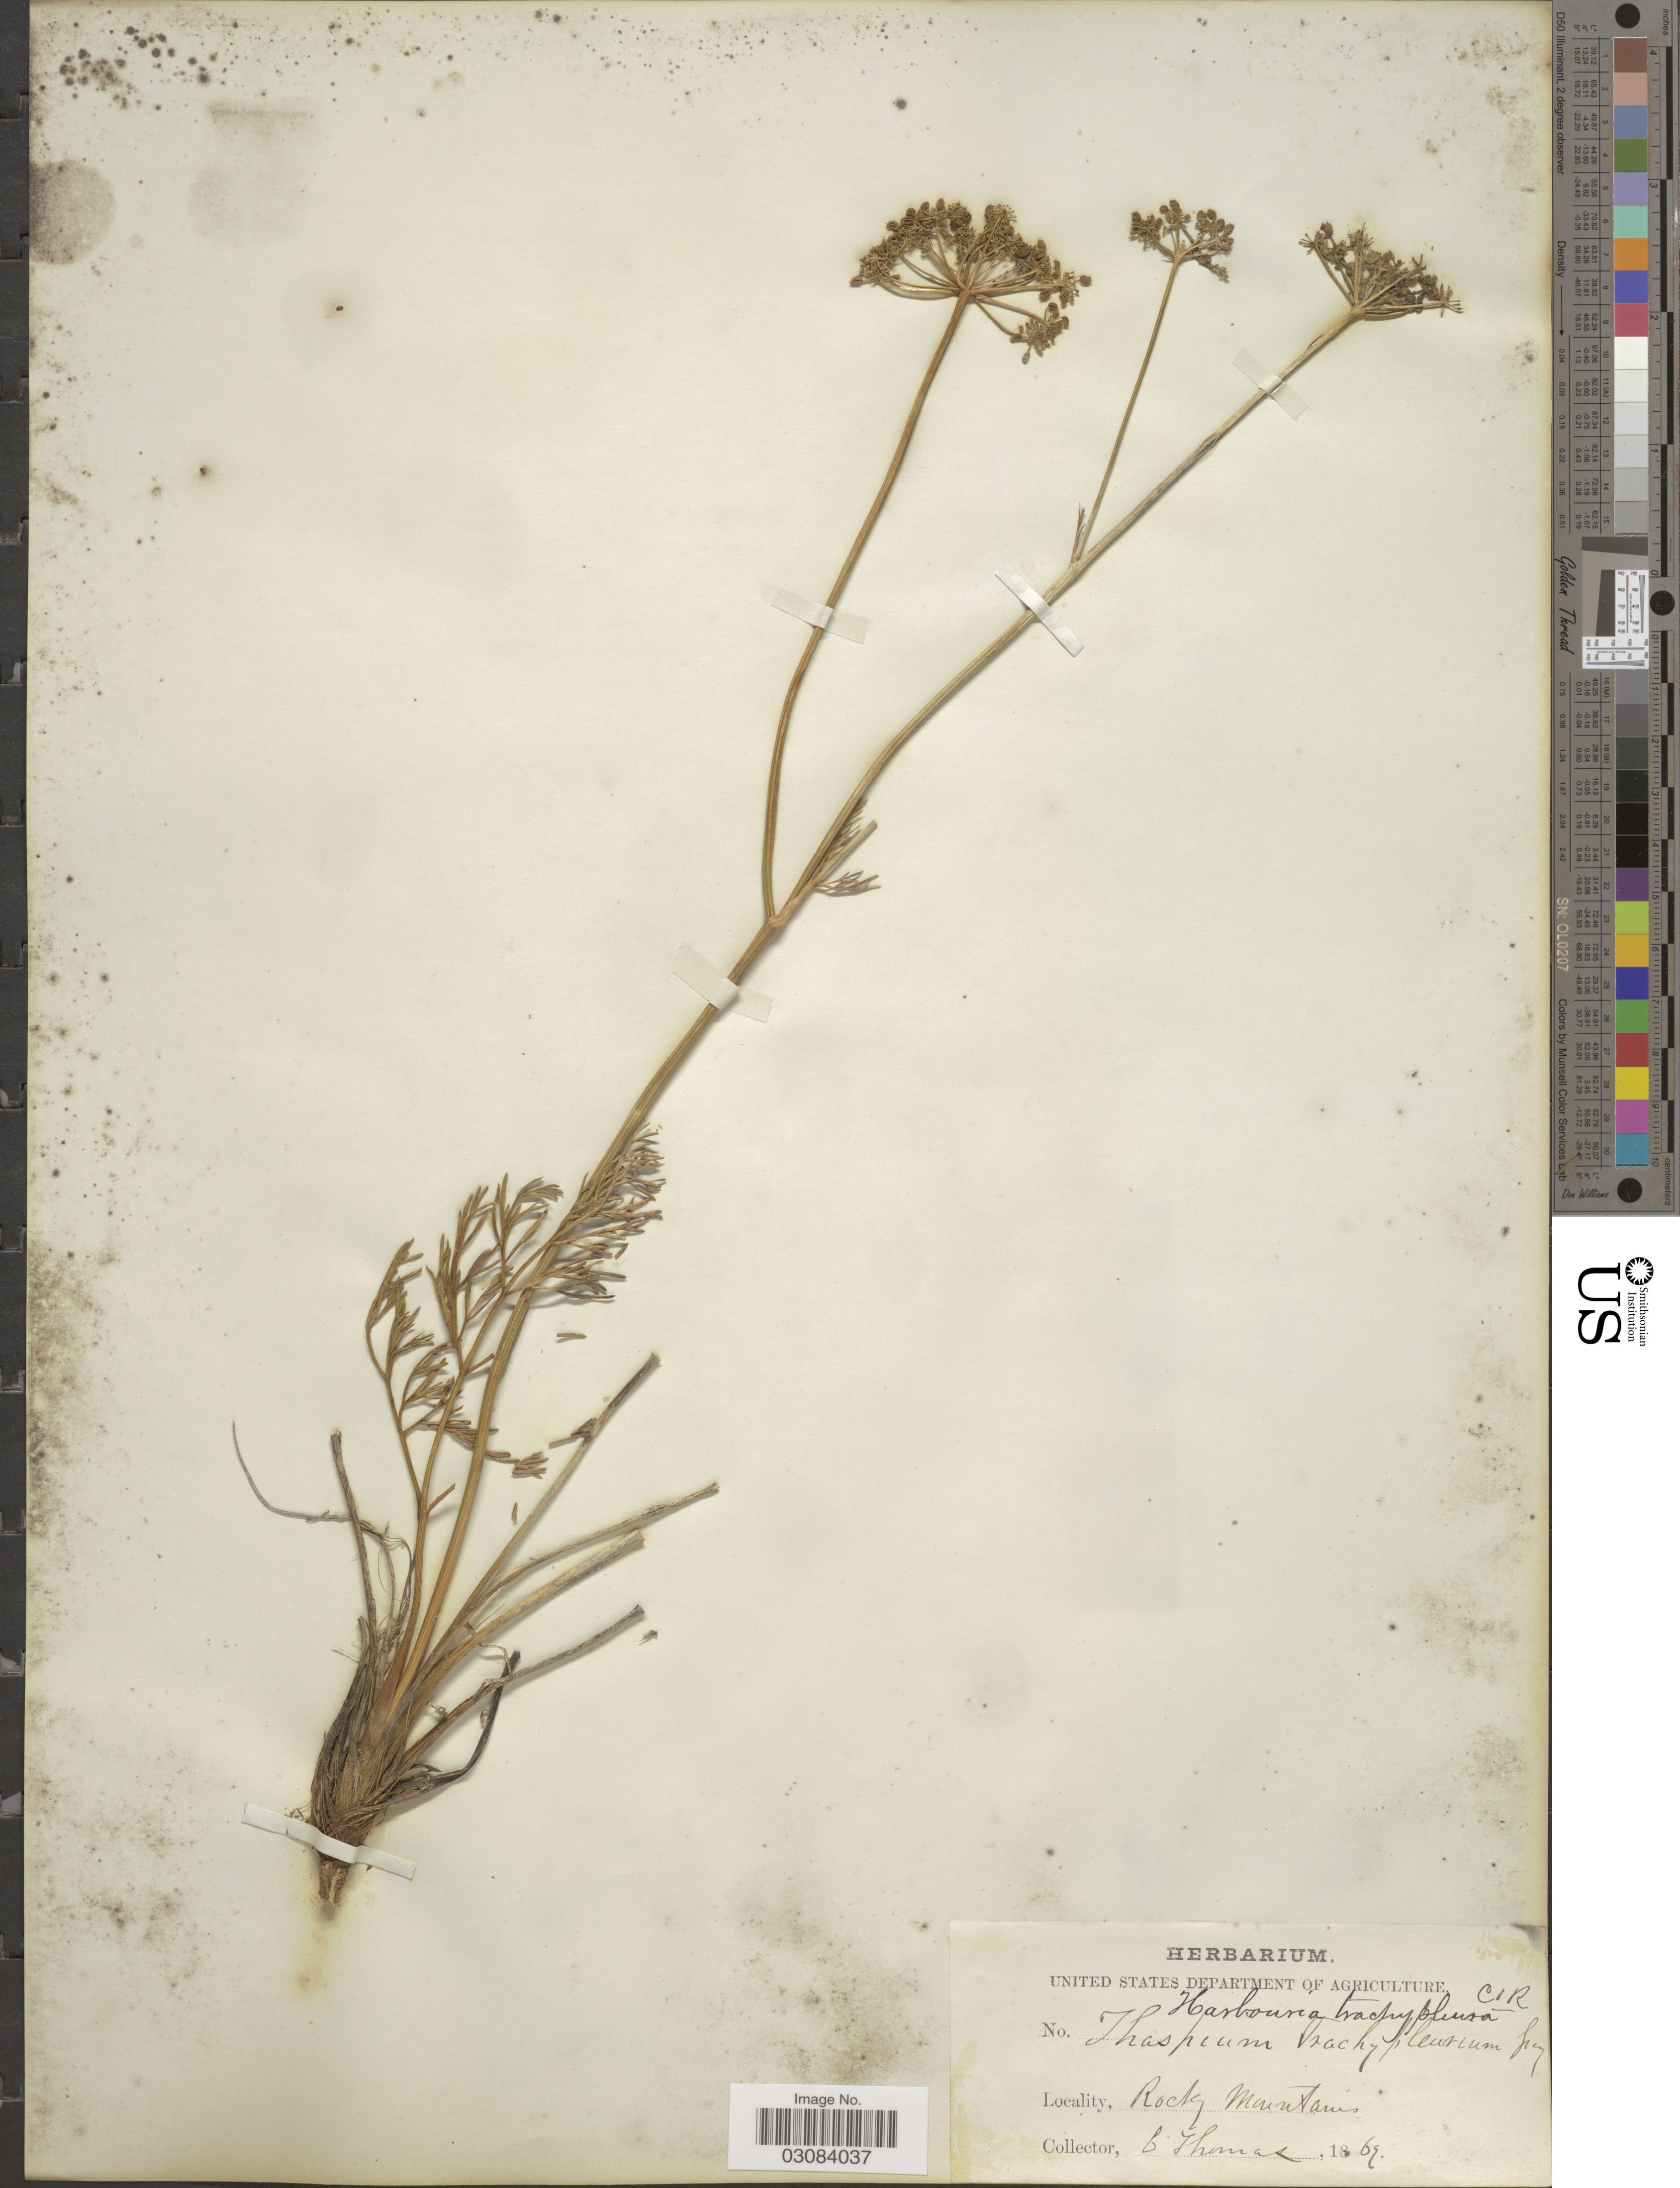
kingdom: Plantae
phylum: Tracheophyta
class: Magnoliopsida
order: Apiales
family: Apiaceae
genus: Harbouria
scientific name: Harbouria trachypleura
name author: (A. Gray) J.M. Coult. & Rose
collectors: C. Thomas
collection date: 1869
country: United States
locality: Rocky Mountains.